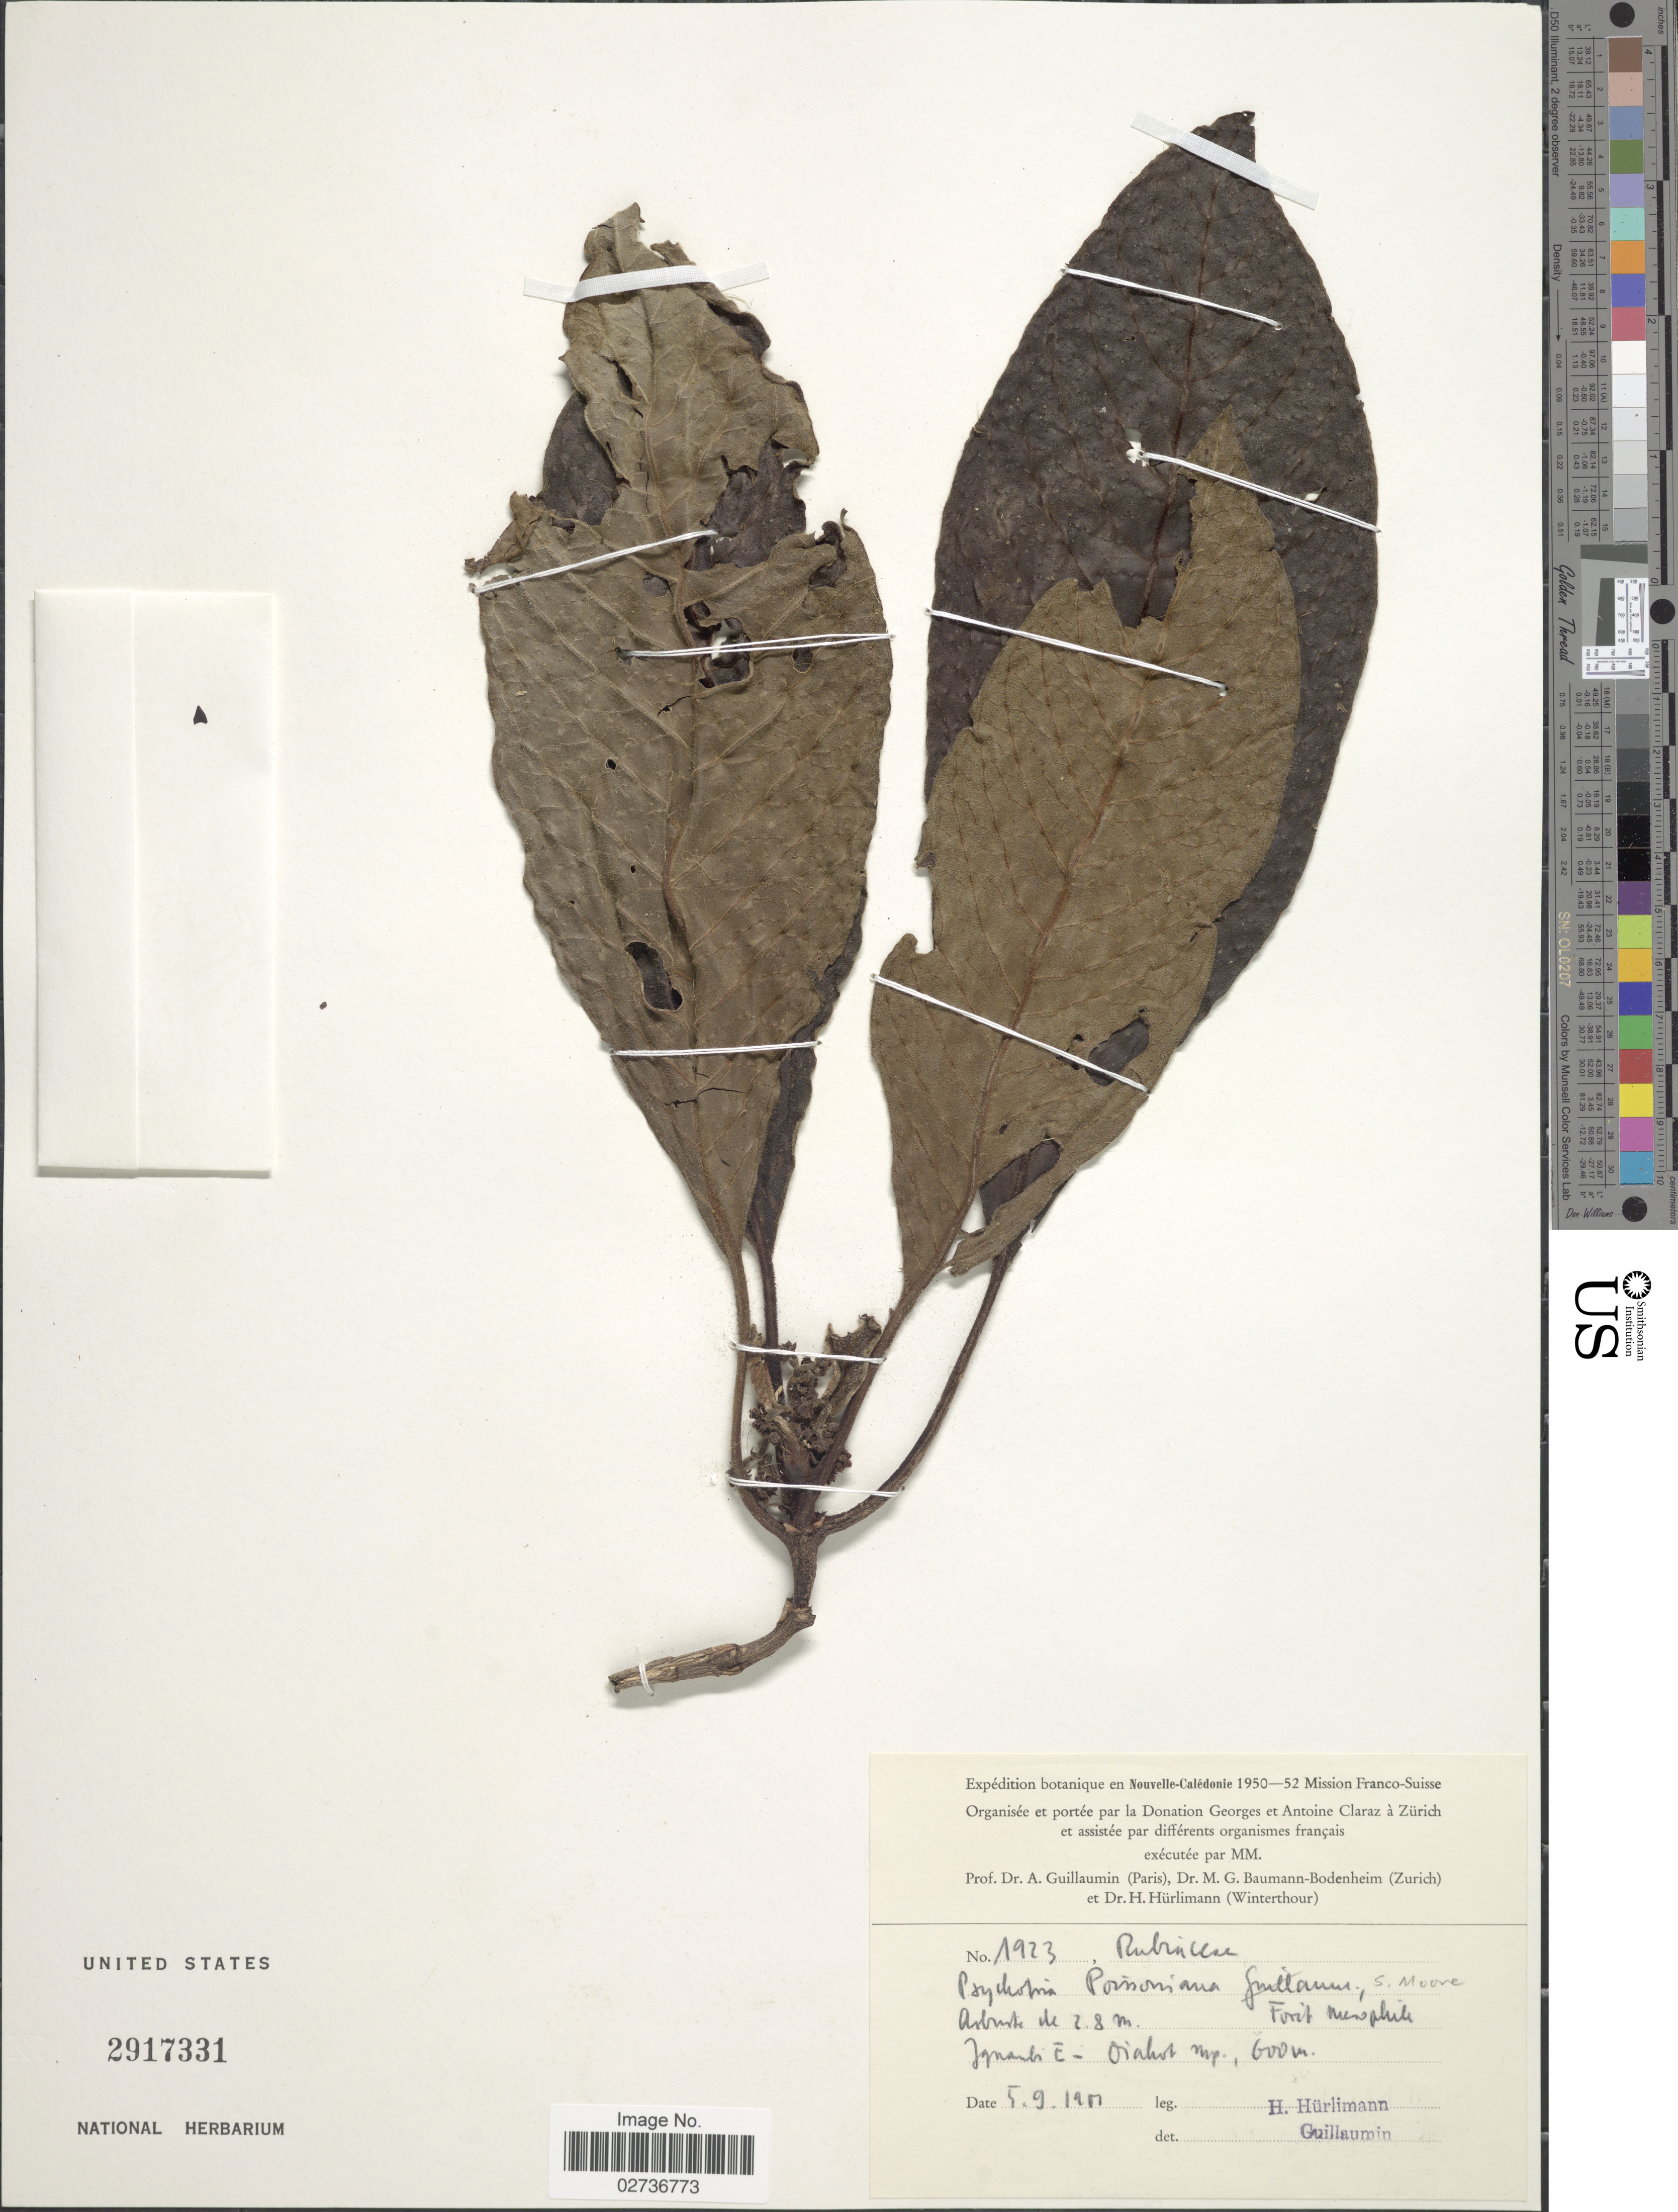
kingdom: Plantae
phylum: Tracheophyta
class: Magnoliopsida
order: Gentianales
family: Rubiaceae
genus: Psychotria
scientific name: Psychotria poissoniana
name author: (Baill.) Guillaumin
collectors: H. Hürlimann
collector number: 1923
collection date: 1951-09-05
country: New Caledonia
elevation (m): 600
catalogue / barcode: US 2917331